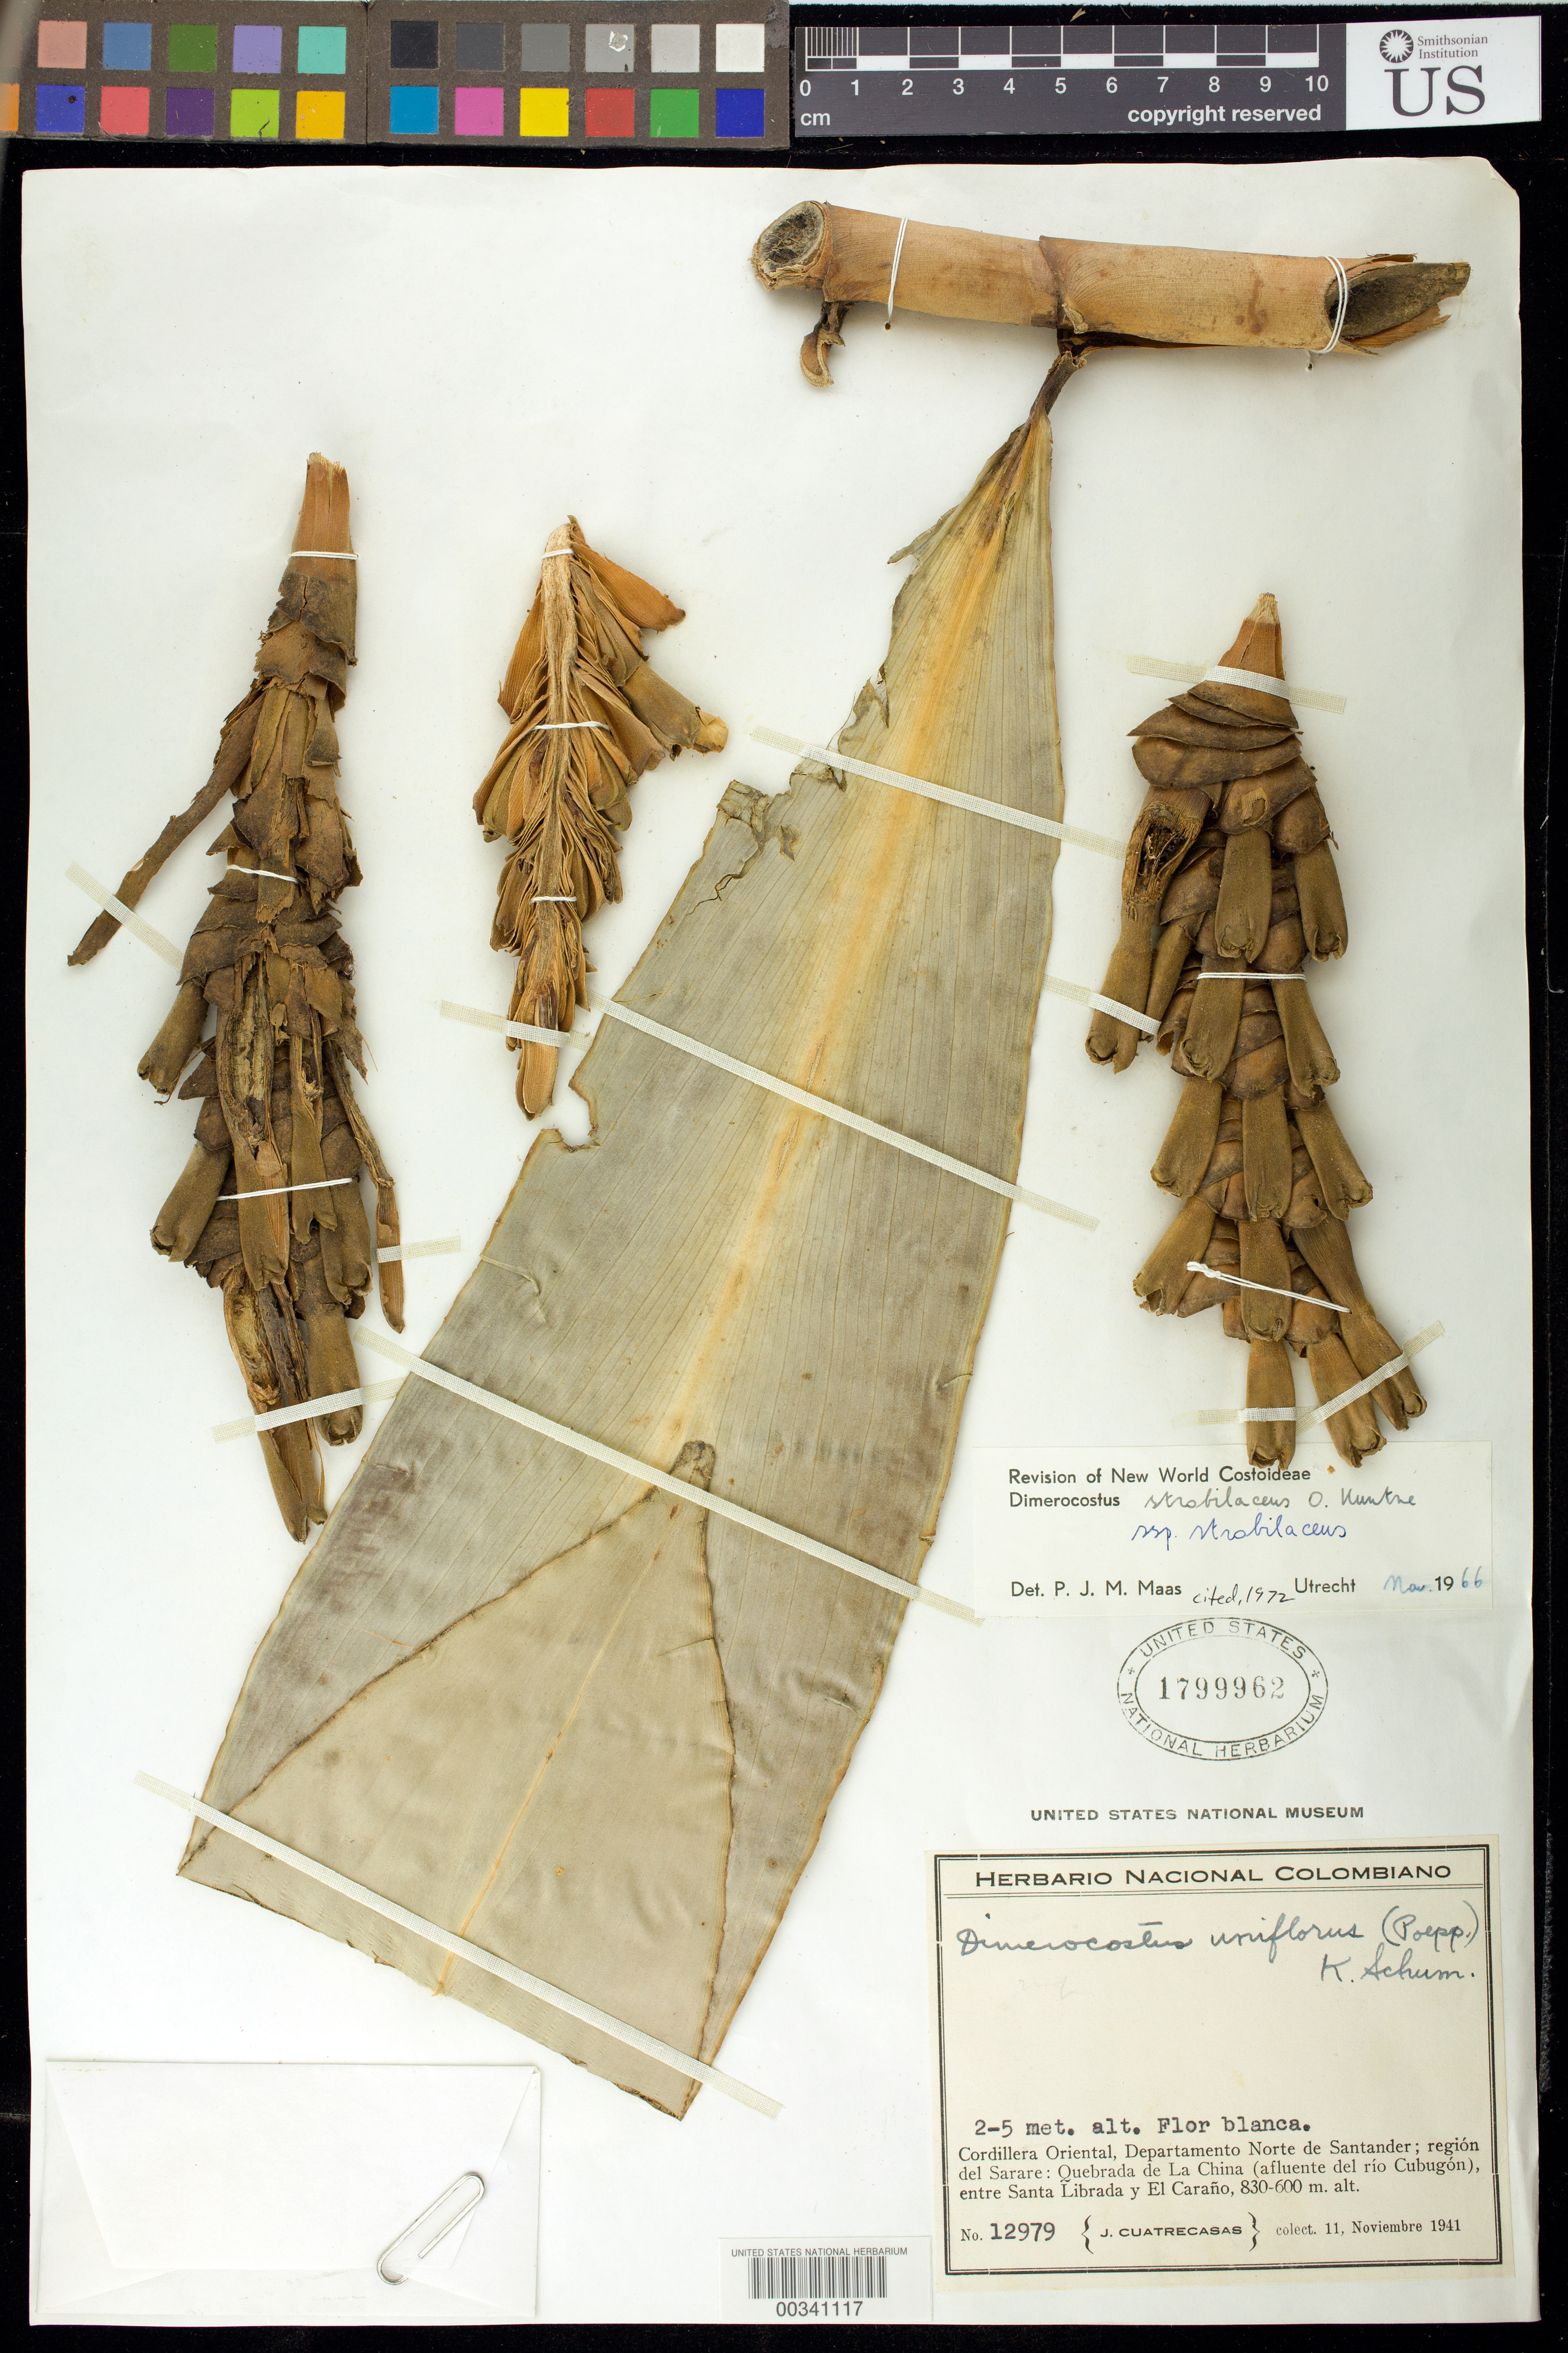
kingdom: Plantae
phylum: Tracheophyta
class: Liliopsida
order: Zingiberales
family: Costaceae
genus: Dimerocostus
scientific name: Dimerocostus strobilaceus subsp. strobilaceus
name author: Kuntze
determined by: Maas, Paul J. M.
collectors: J. Cuatrecasas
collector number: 12979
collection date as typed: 11 Nov 1941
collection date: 1941-11-11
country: Colombia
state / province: Norte de Santander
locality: Cordillera Oriental, region del Sarare: Quebrada de la China entre Santa Librada y el Carano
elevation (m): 600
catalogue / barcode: US 1799962